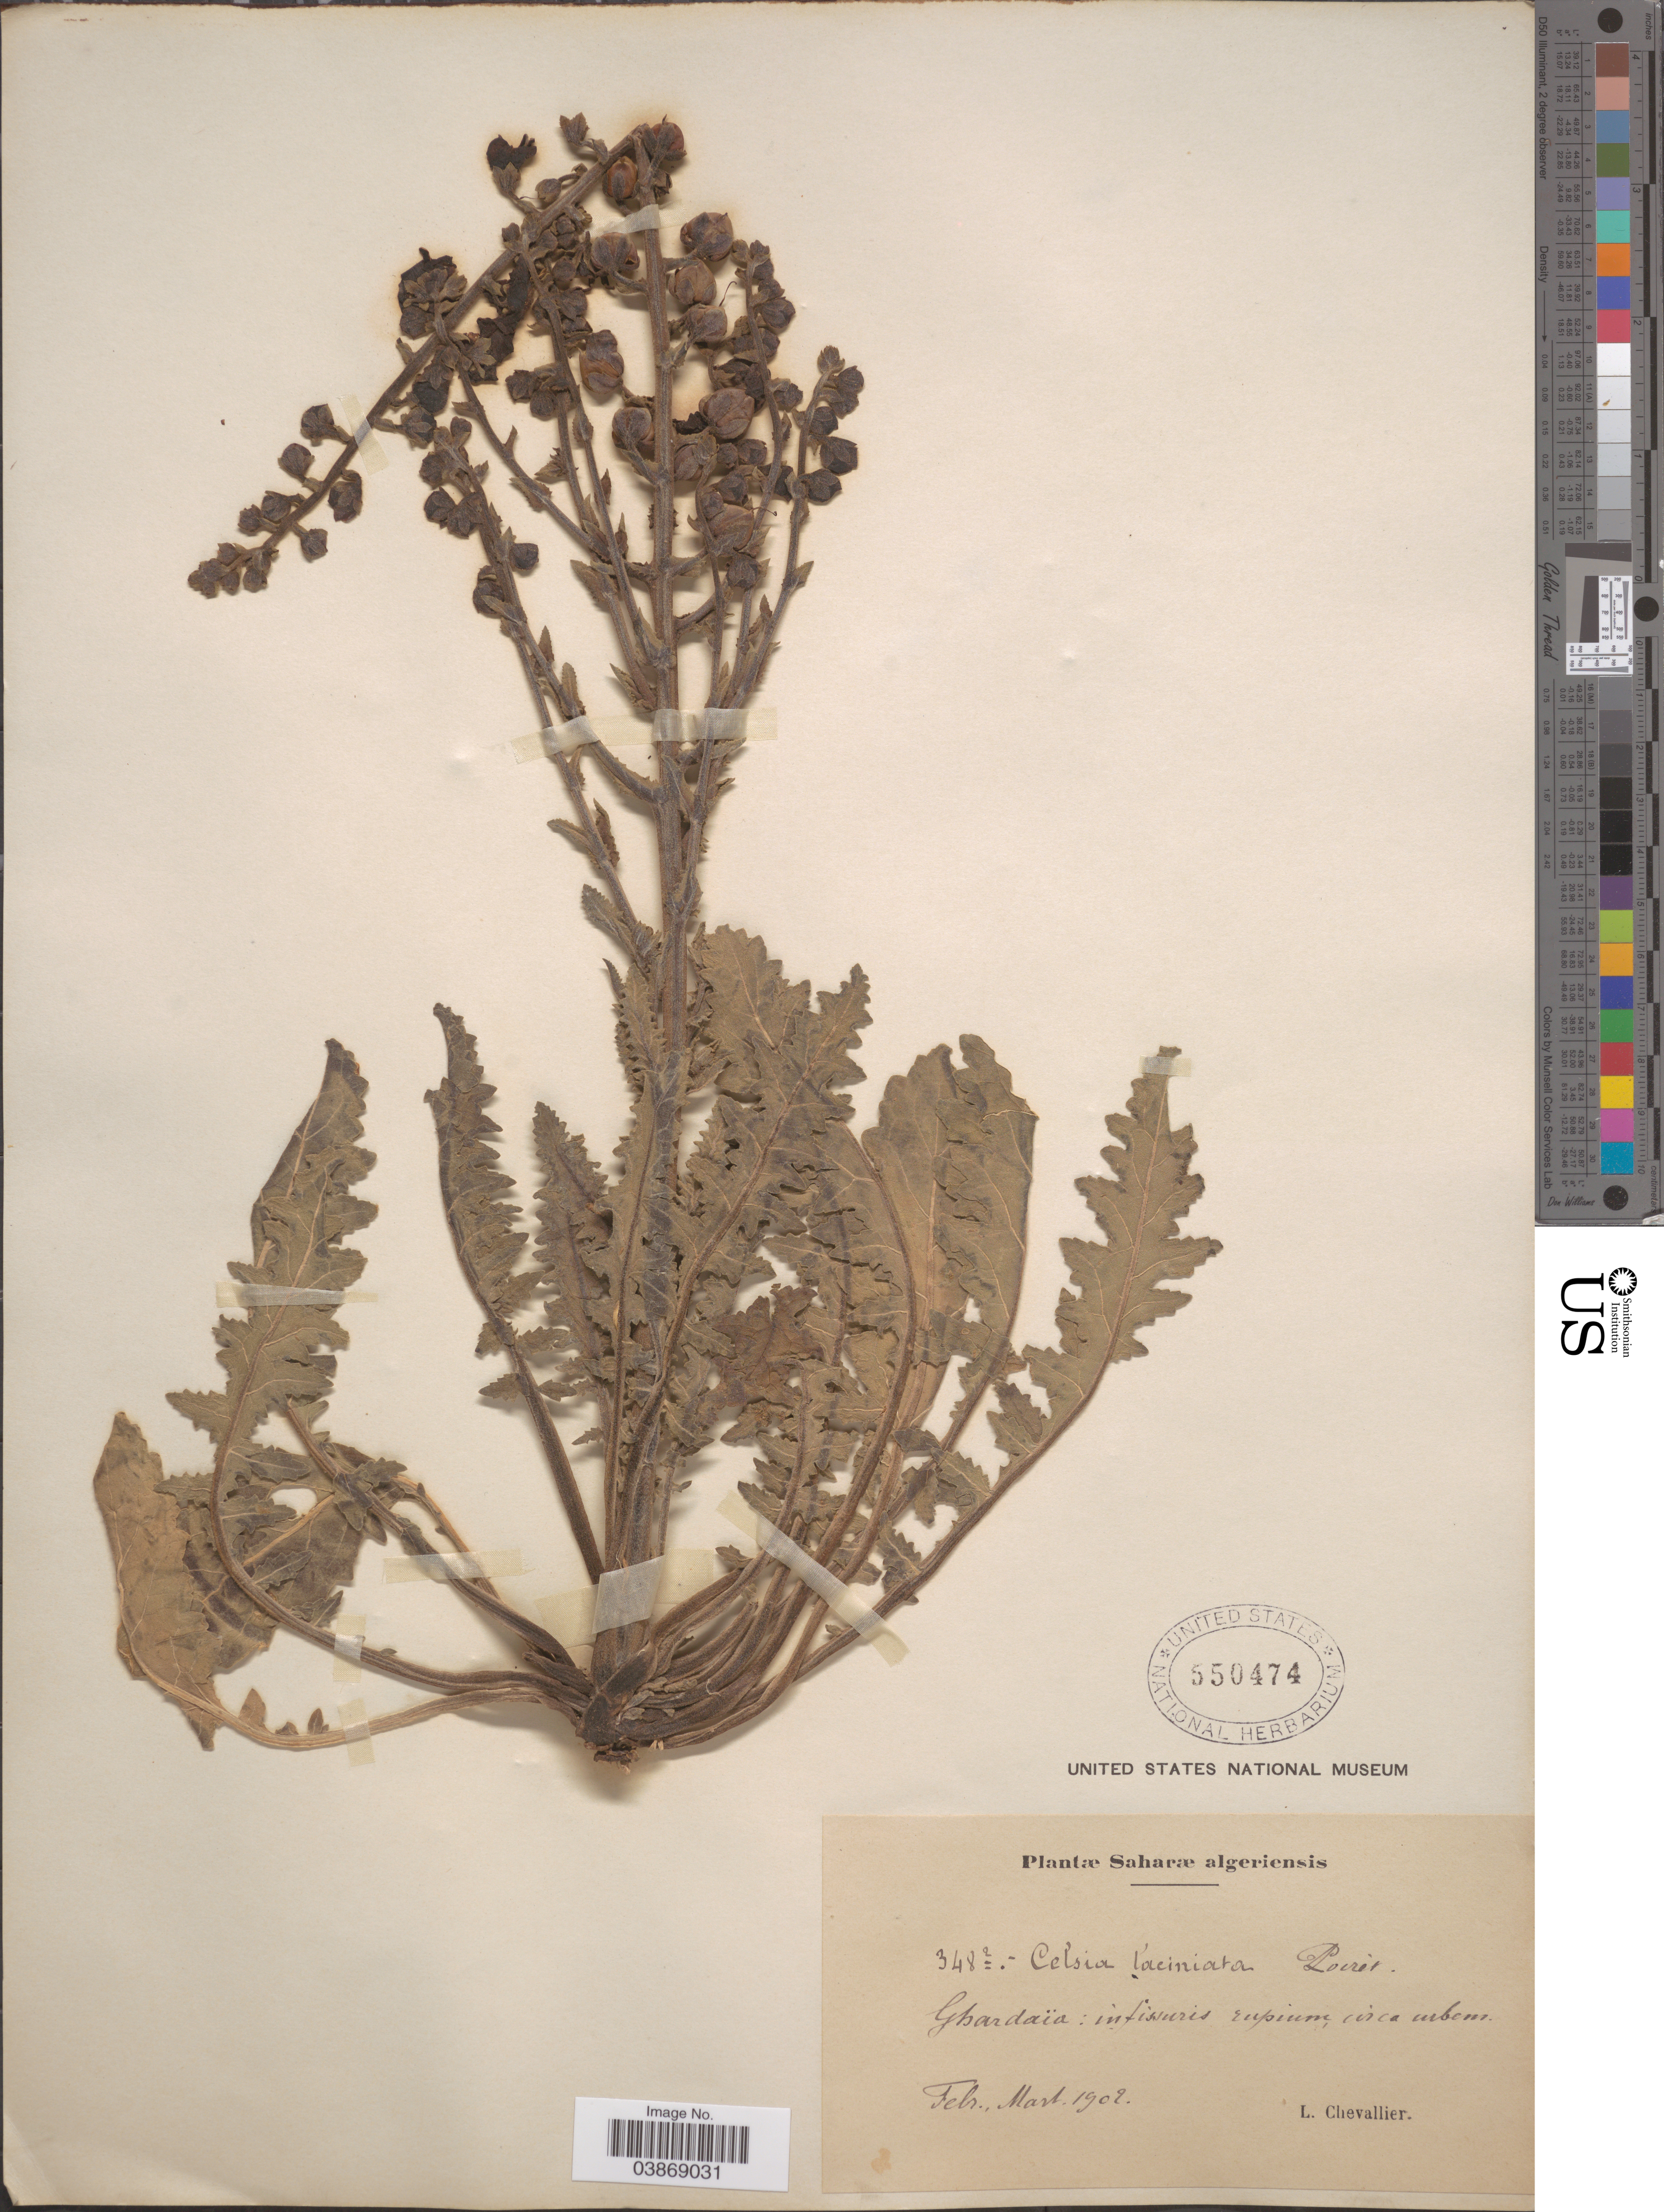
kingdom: Plantae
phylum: Tracheophyta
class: Magnoliopsida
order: Lamiales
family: Scrophulariaceae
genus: Celsia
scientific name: Celsia laciniata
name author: Poir.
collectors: L. Chevallier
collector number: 3482*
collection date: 1902-02/1902-03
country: Algeria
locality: Saharæ algeriensis. Ghardaïa: infissuris rupium circa urbem.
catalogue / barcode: US 550474